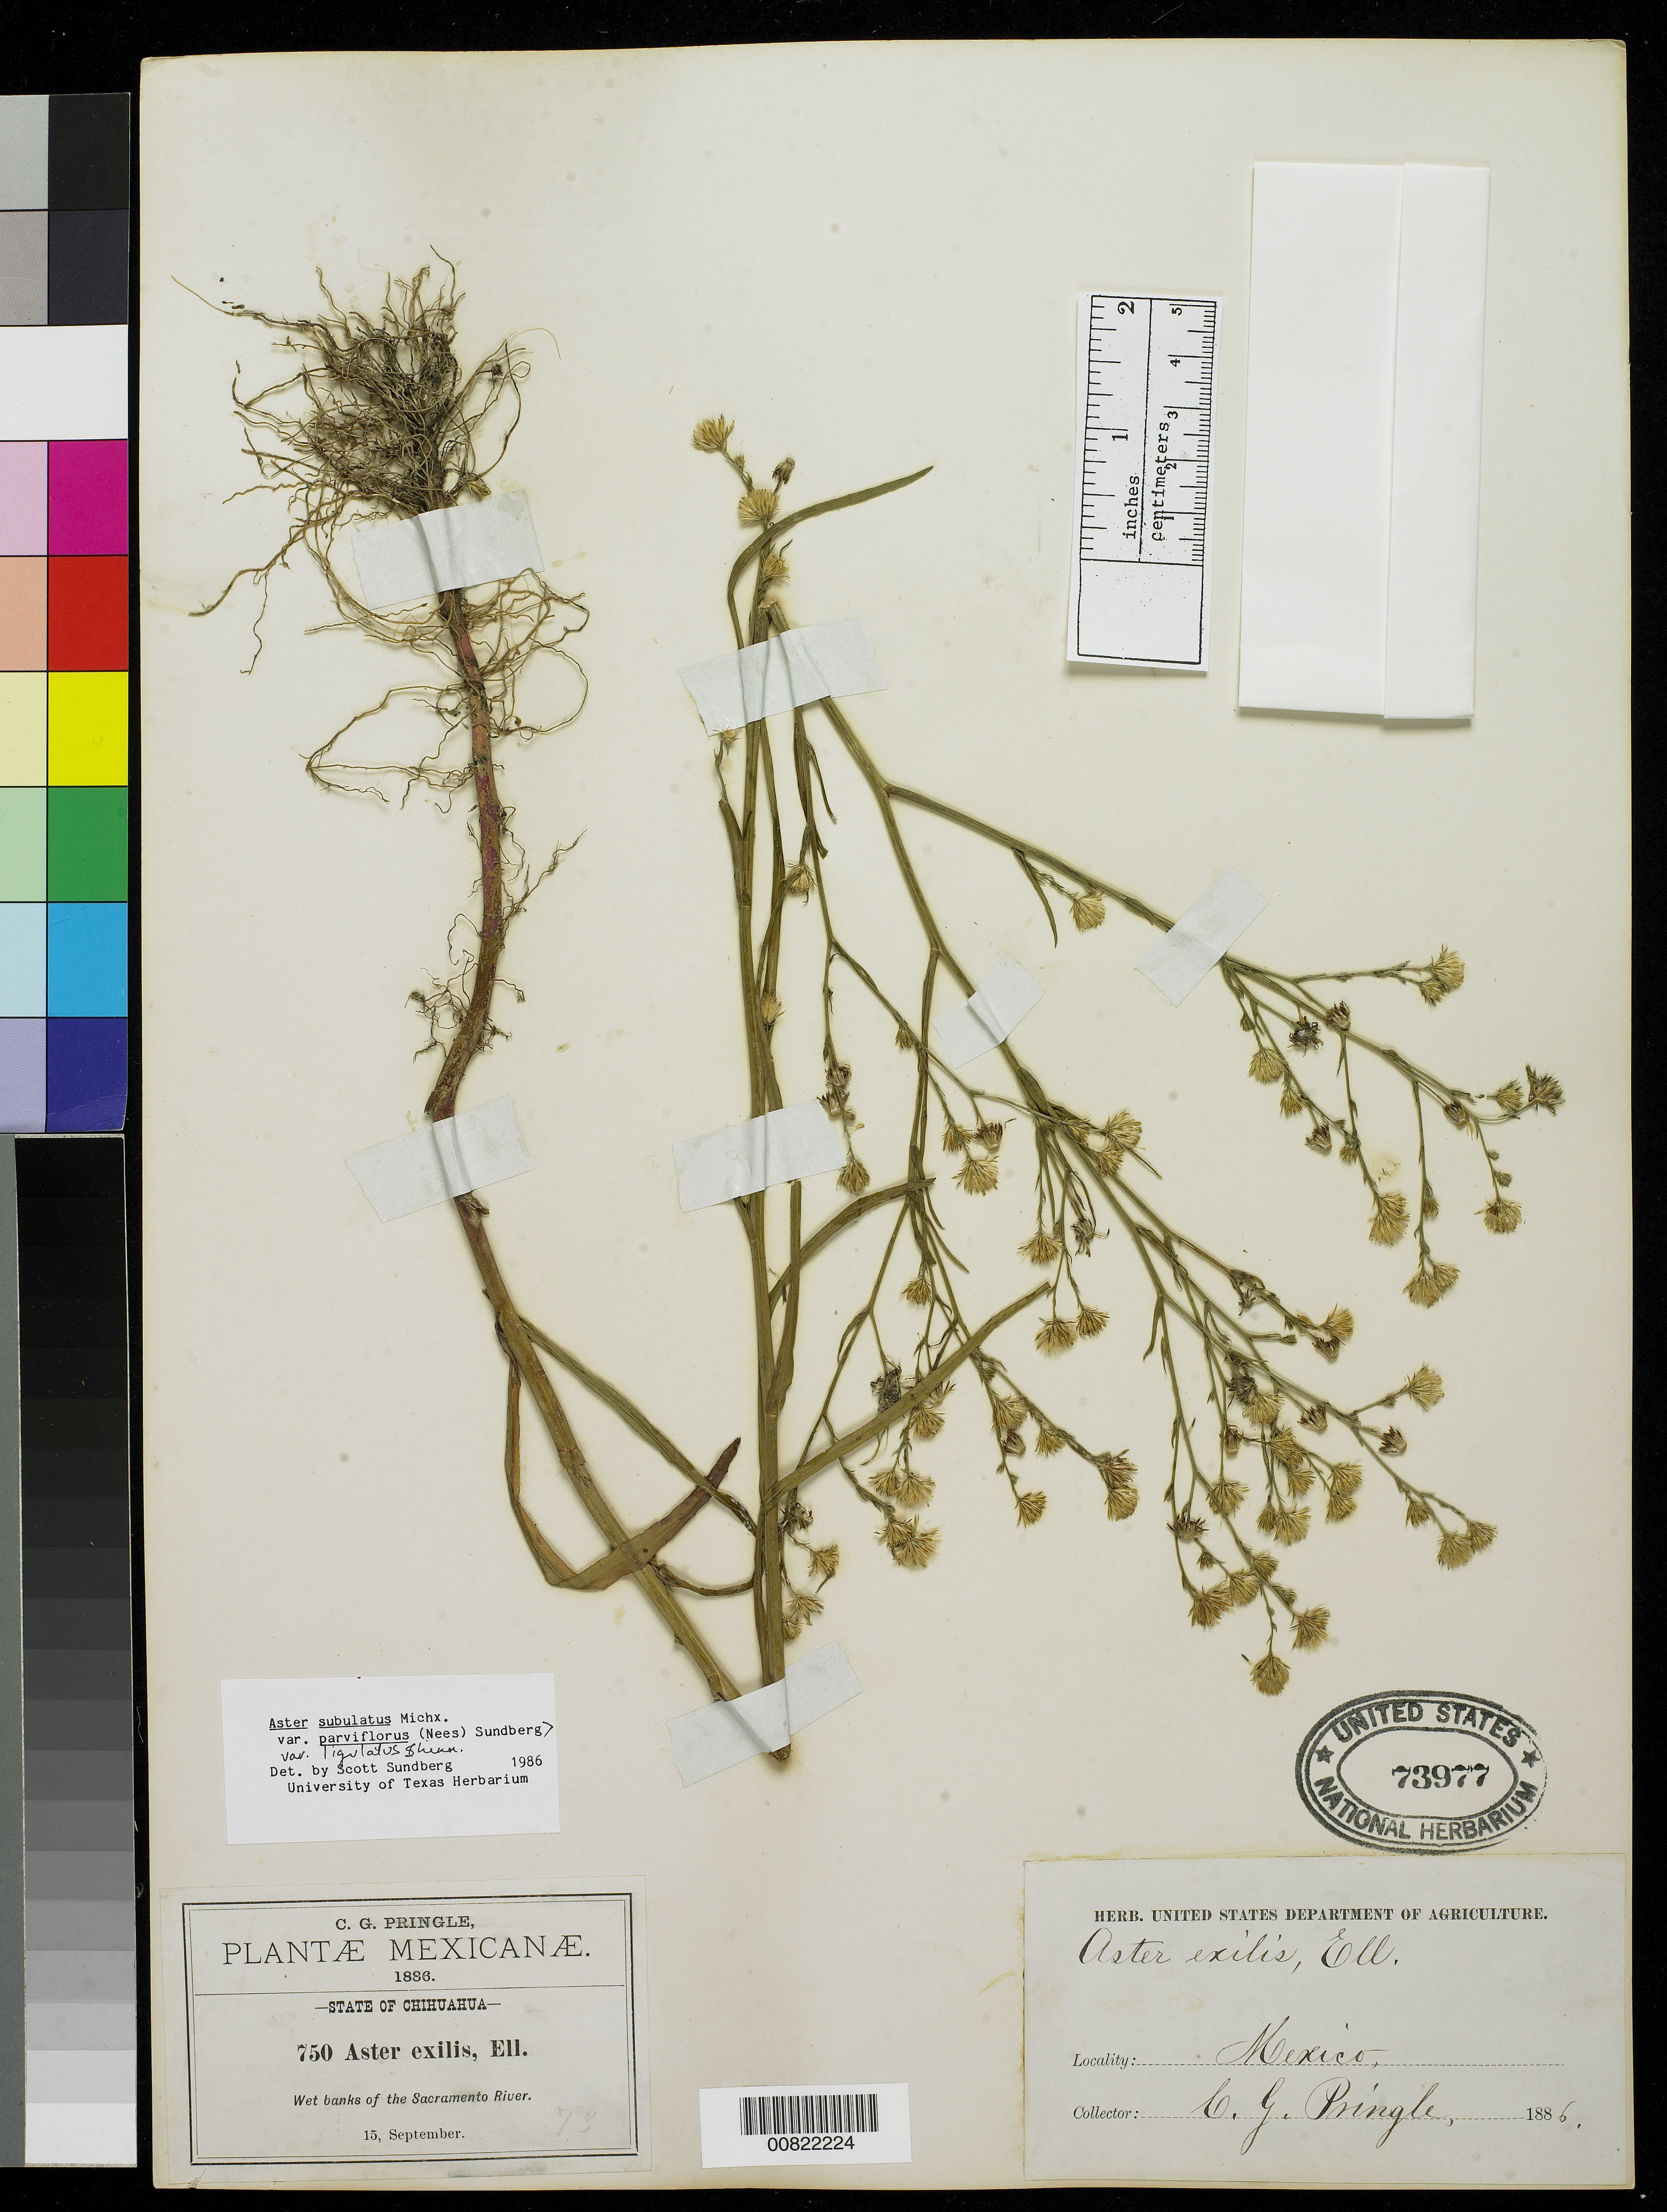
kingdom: Plantae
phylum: Tracheophyta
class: Magnoliopsida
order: Asterales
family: Asteraceae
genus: Symphyotrichum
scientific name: Symphyotrichum subulatum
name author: (Michx.) G.L. Nesom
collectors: C. G. Pringle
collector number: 750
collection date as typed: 15 Sep 1886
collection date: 1886-09-15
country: Mexico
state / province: Chihuahua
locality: Sacramento River, Chihuahua.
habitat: Wet banks.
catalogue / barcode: US 73977